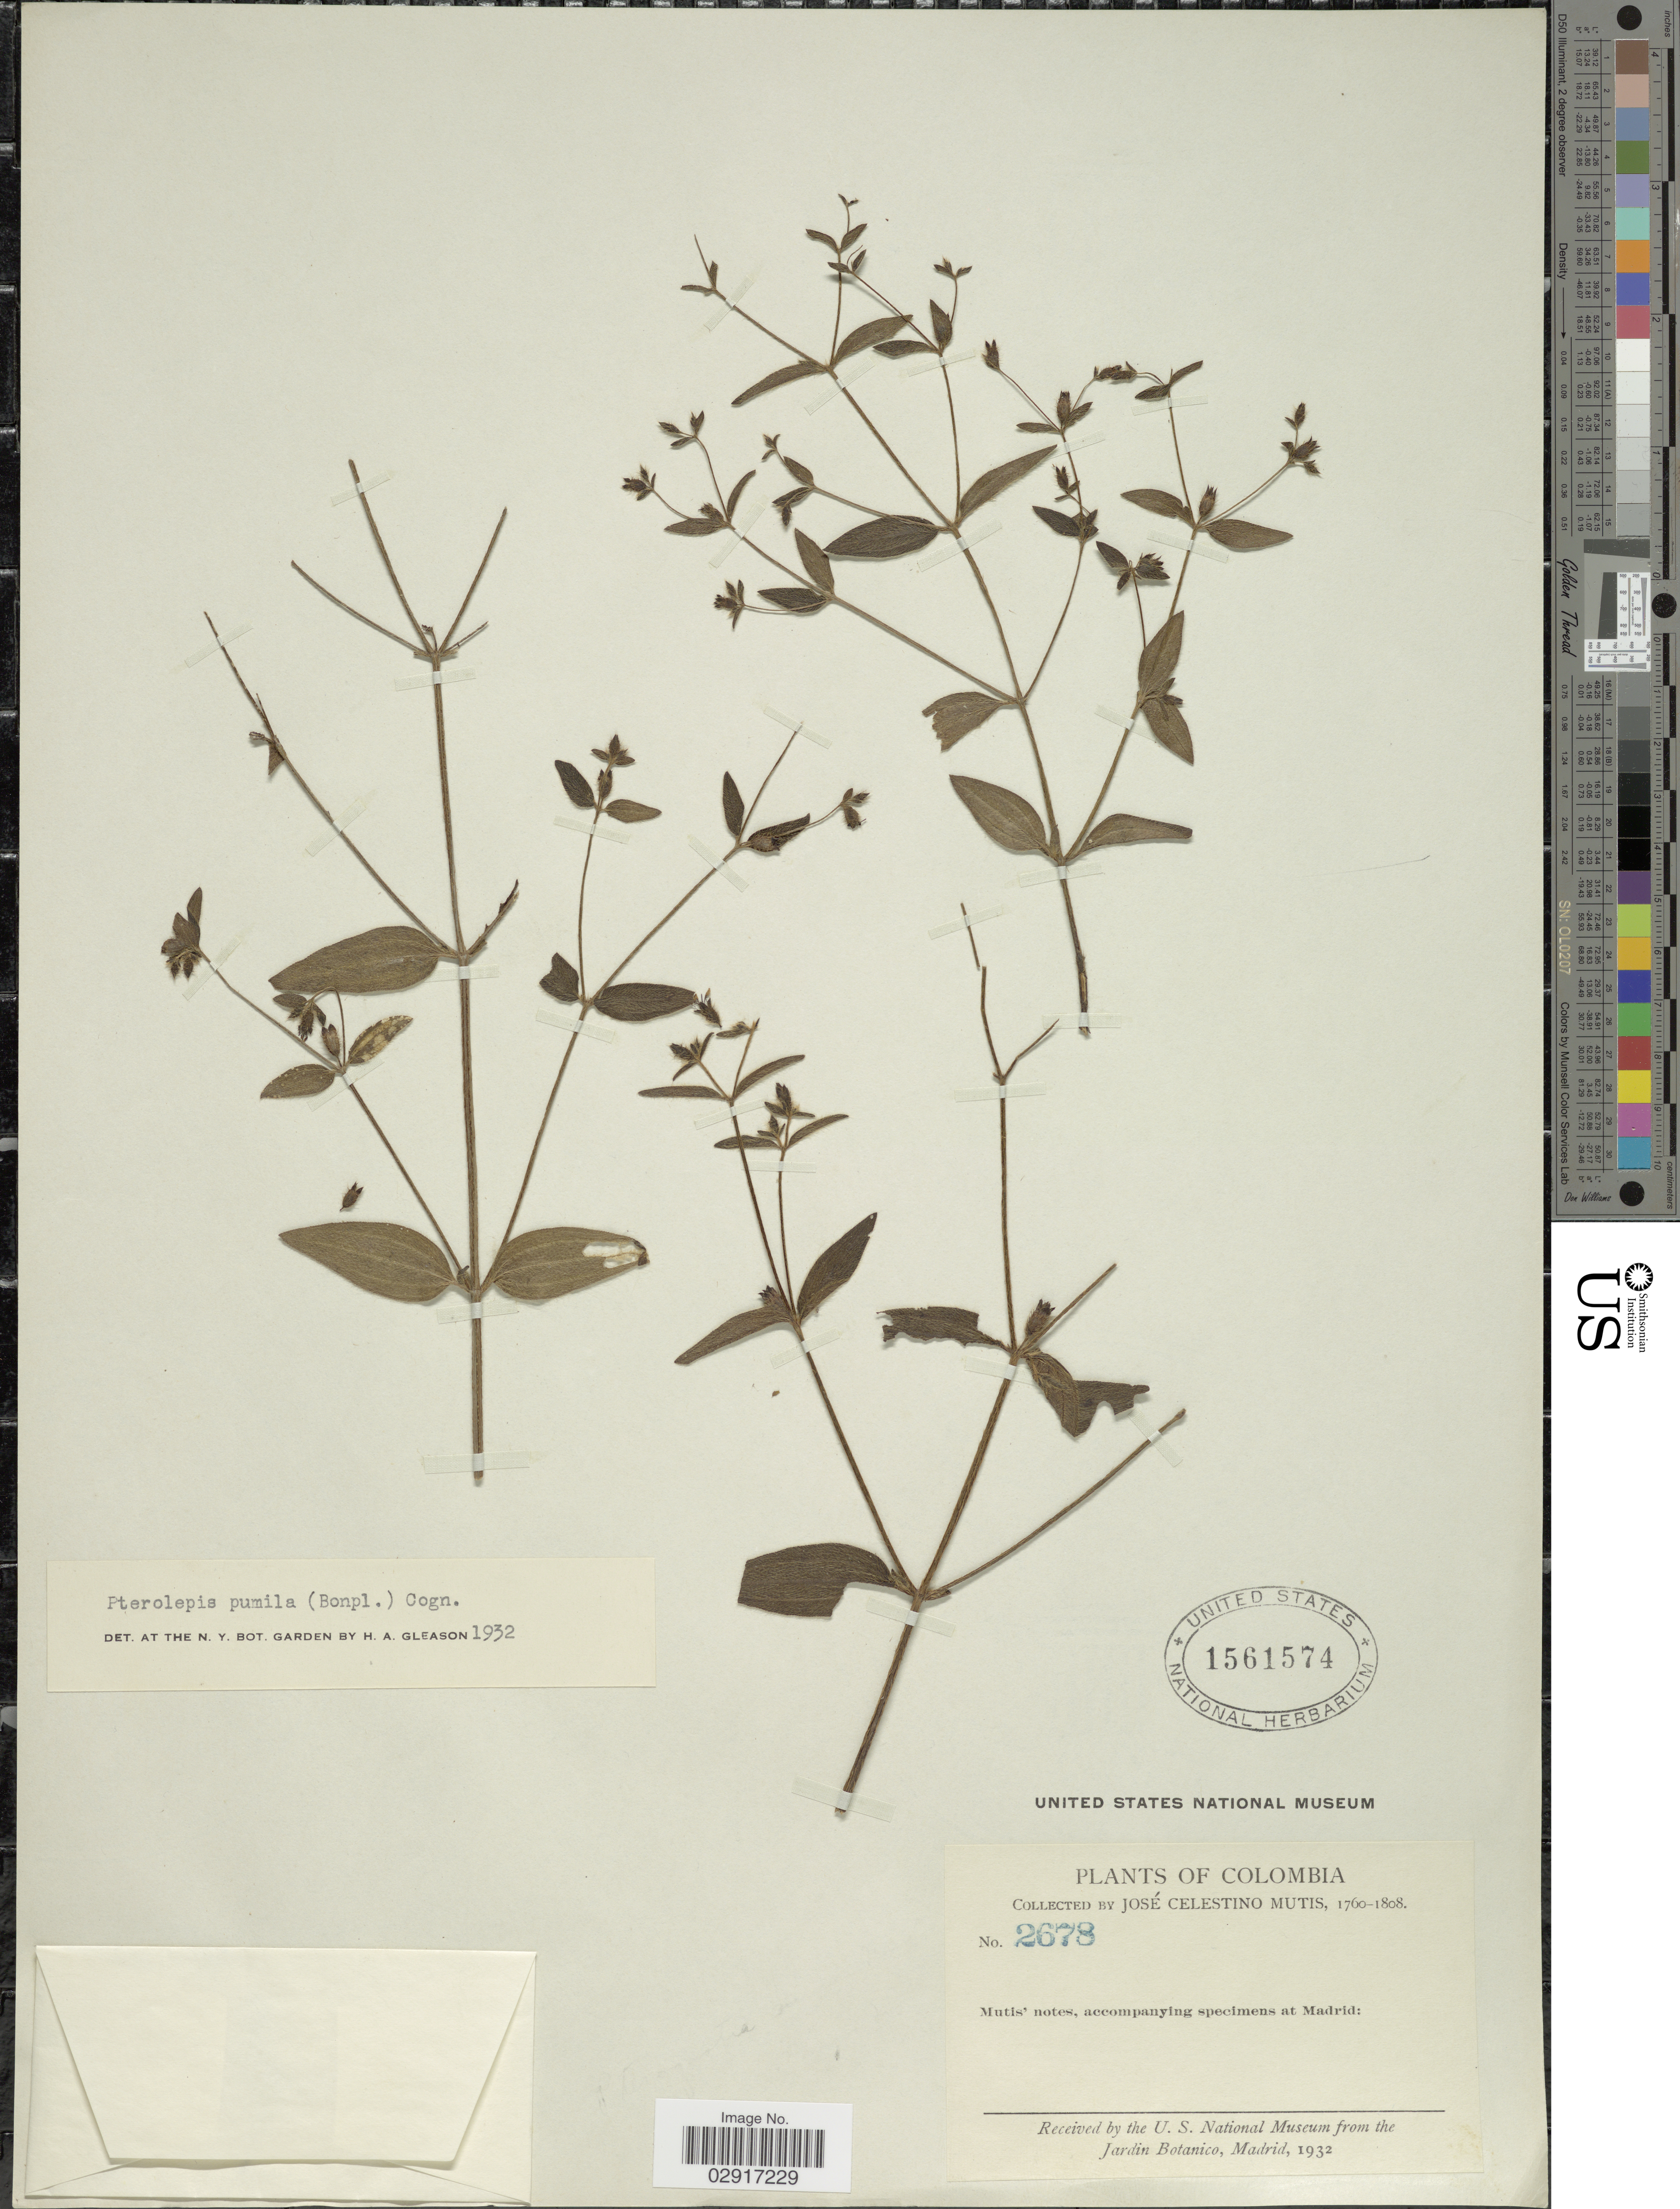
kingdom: Plantae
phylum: Tracheophyta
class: Magnoliopsida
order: Myrtales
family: Melastomataceae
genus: Pterolepis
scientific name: Pterolepis pumila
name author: (Bonpl.) DC. ex Crueg.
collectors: J. C. B. Mutis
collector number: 2678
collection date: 1760/1808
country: Colombia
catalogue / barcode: US 1561574